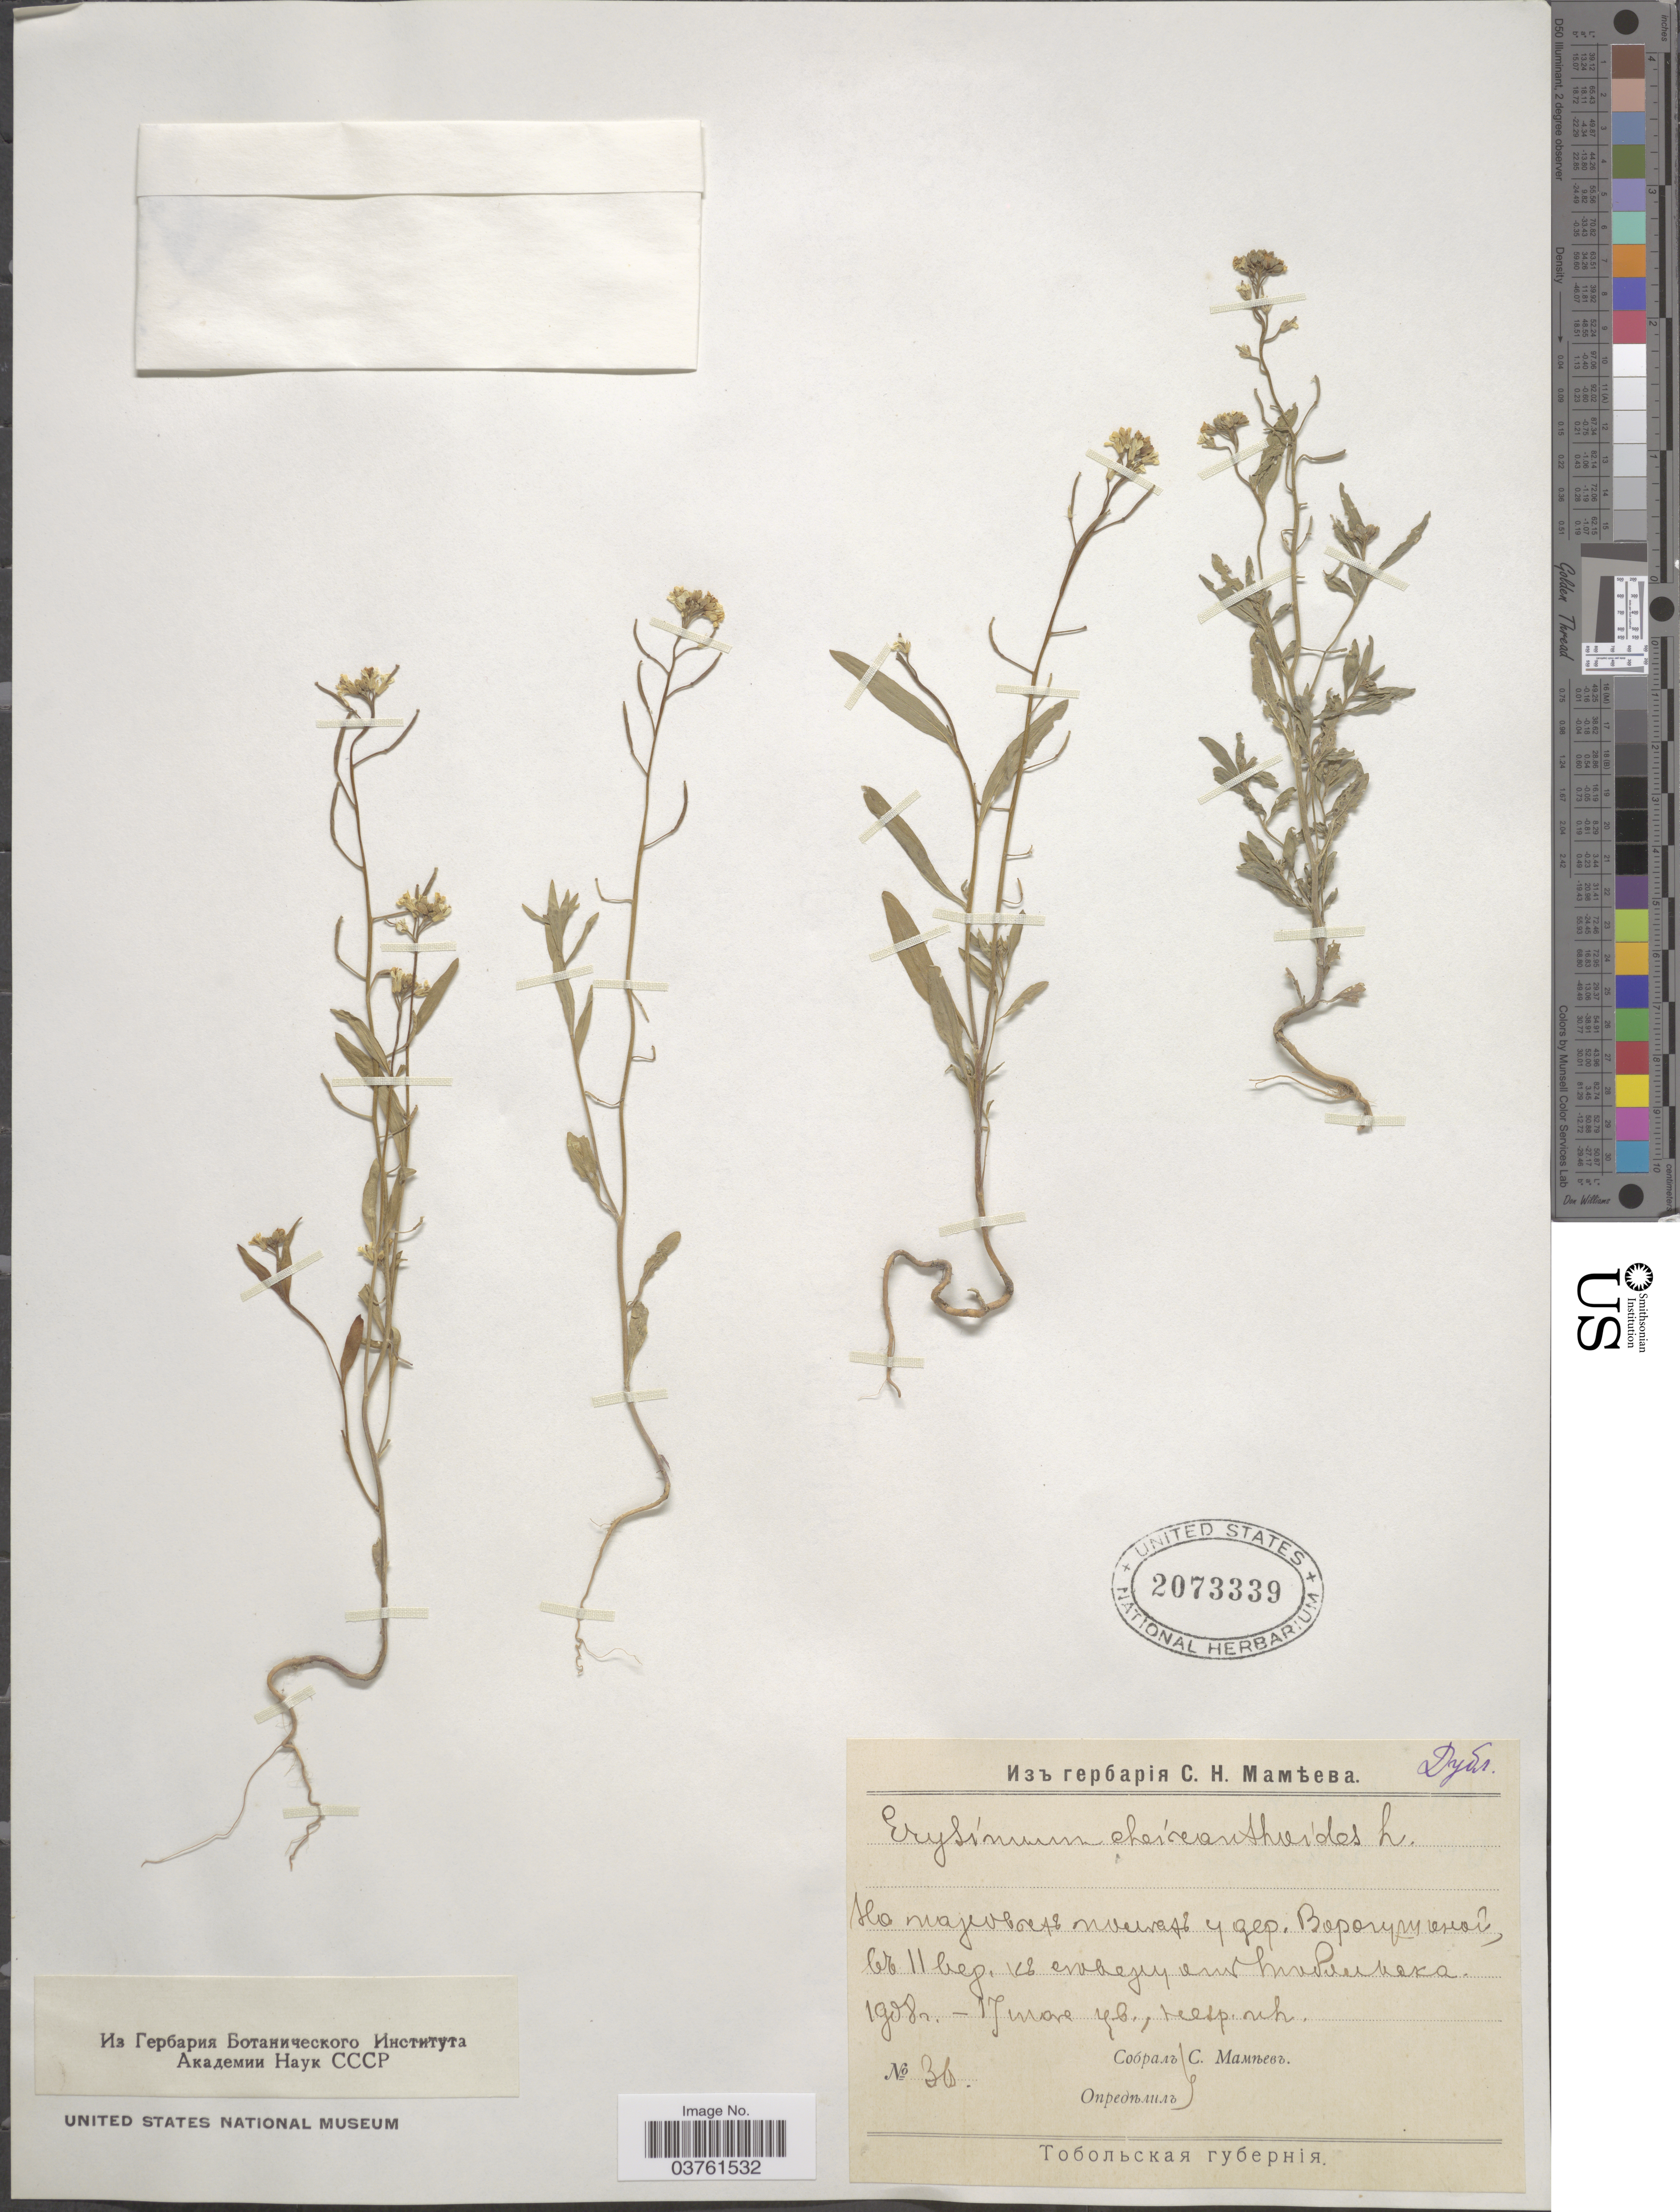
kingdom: Plantae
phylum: Tracheophyta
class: Magnoliopsida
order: Brassicales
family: Brassicaceae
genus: Erysimum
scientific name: Erysimum cheiranthoides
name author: L.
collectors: S. Mamaev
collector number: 36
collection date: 1908-06-17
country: Russian Federation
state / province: Tyumen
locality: near village Vorogushino, ca. 11.7 km N of Tobolsk.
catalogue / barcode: US 2073339